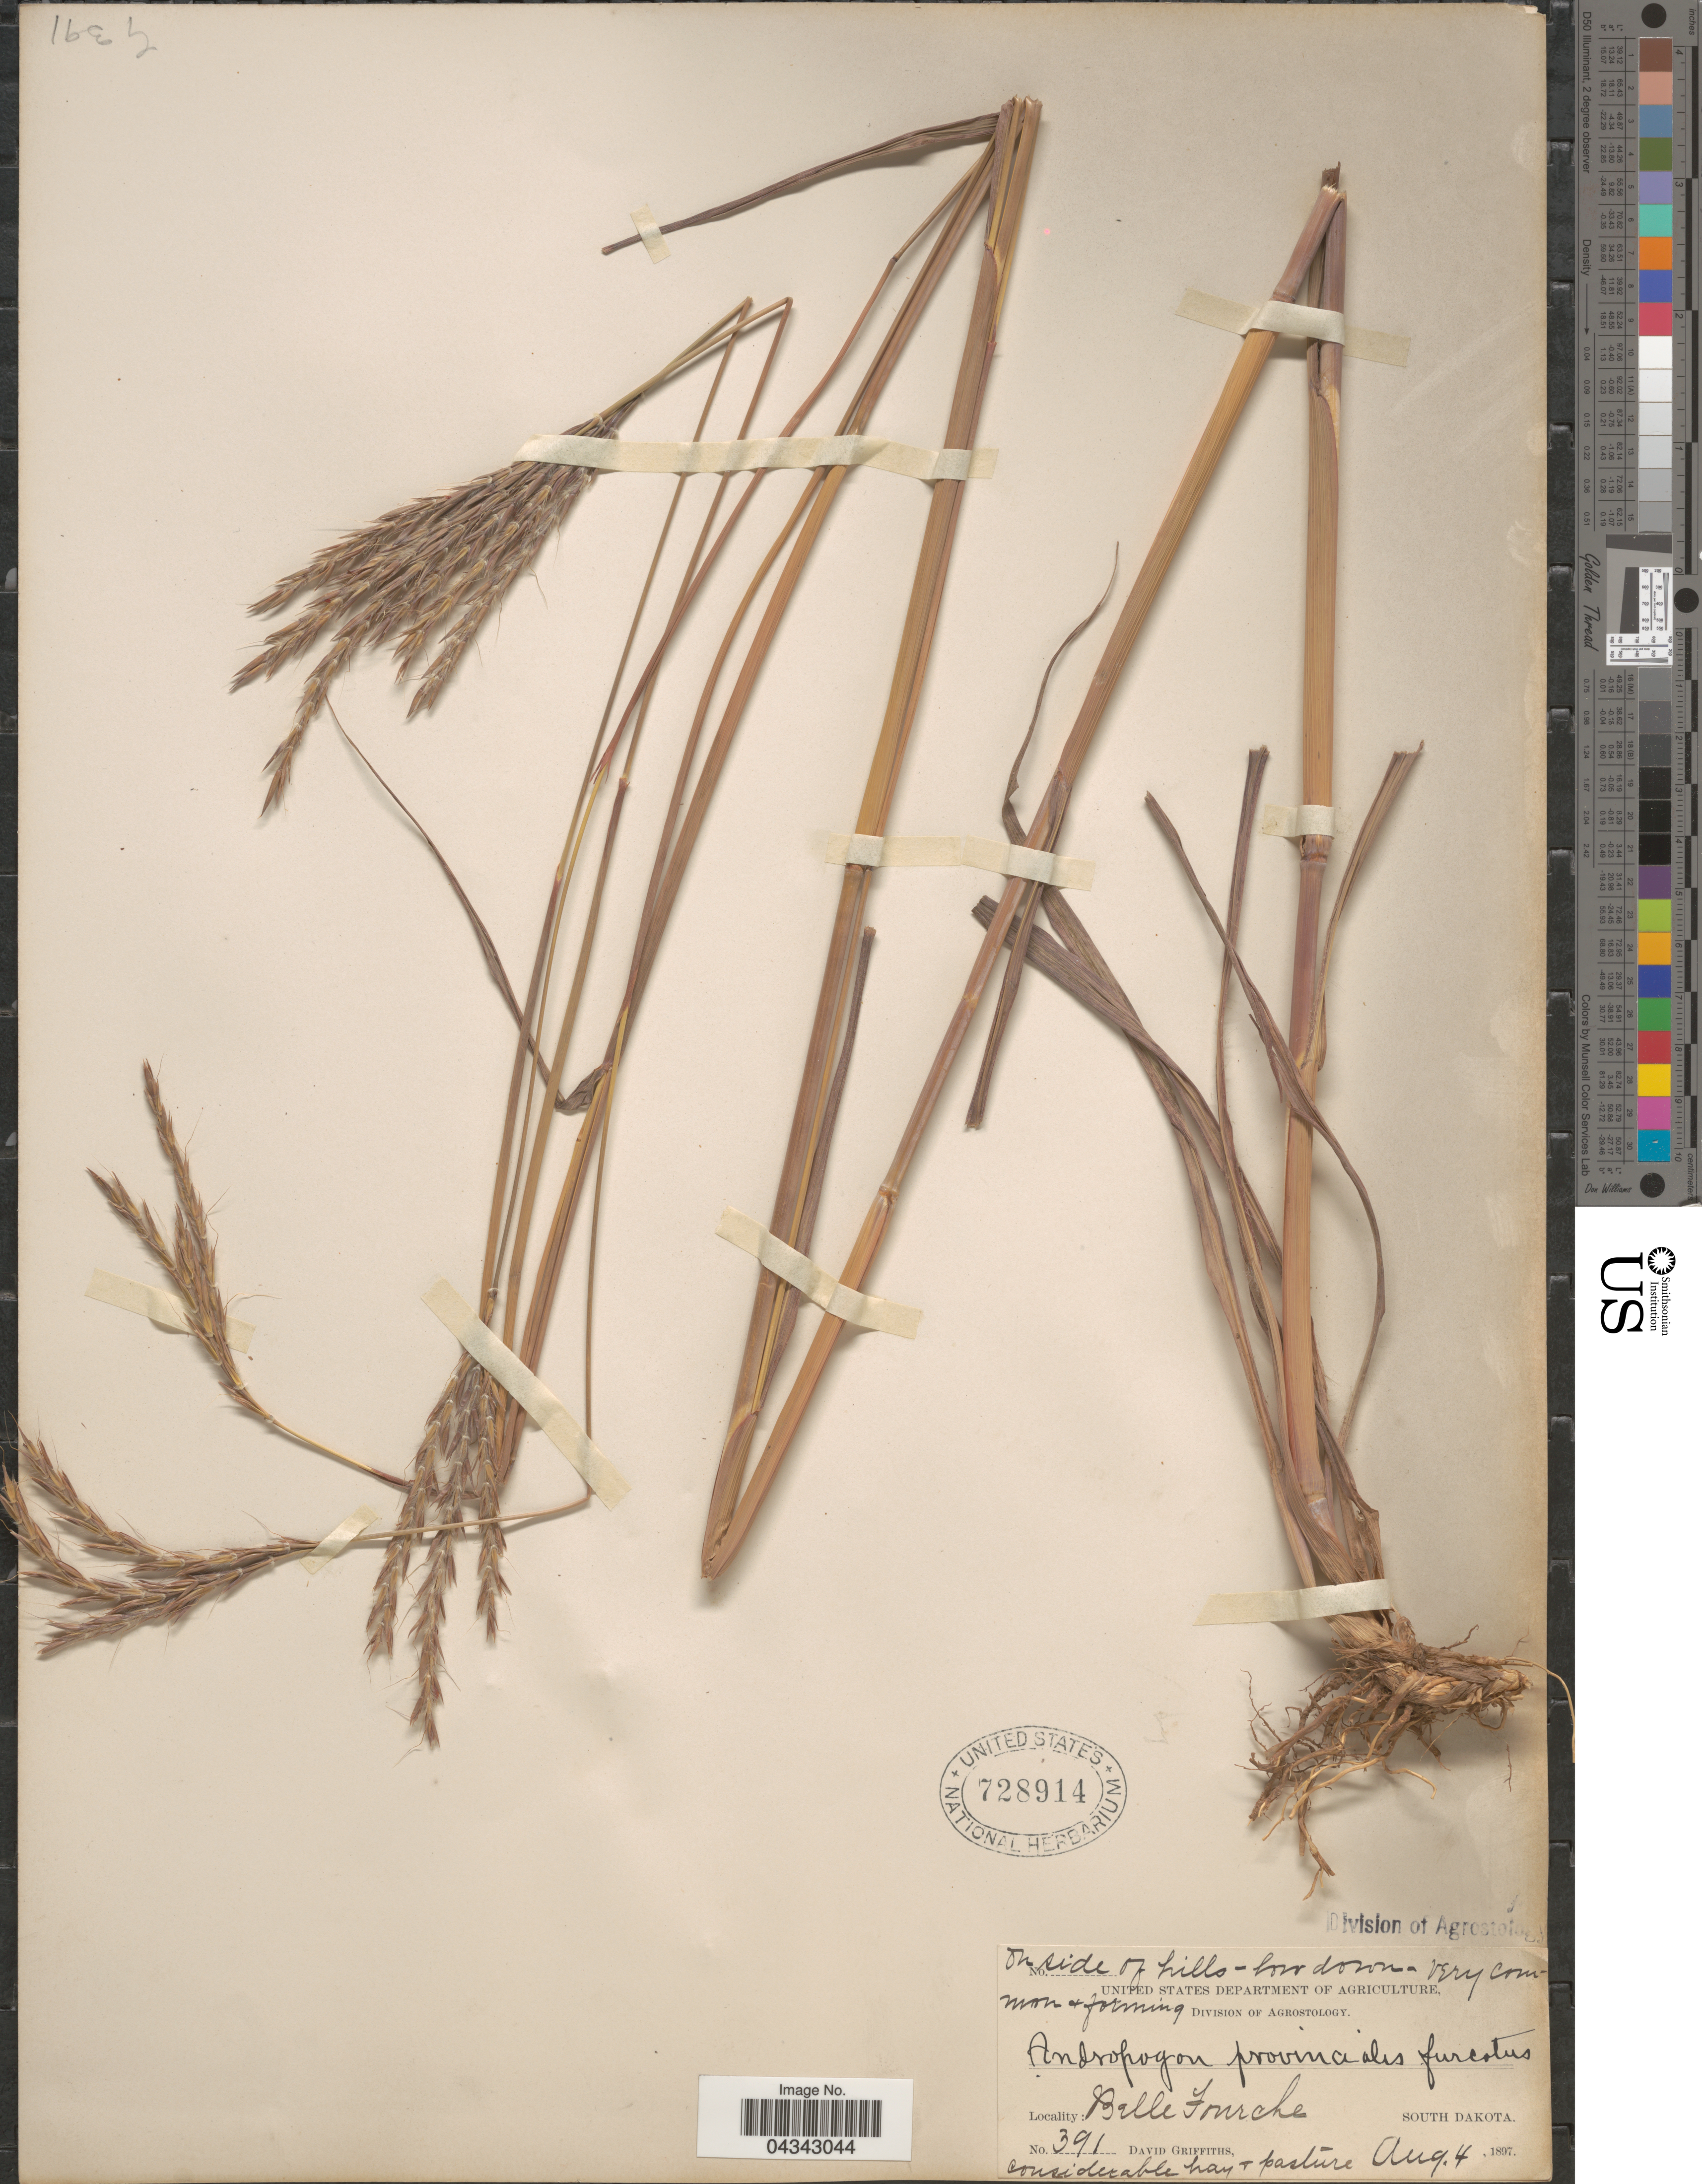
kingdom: Plantae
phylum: Tracheophyta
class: Liliopsida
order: Poales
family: Poaceae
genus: Andropogon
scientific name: Andropogon gerardii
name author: Vitman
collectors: D. Griffiths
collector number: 391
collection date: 1897-08-04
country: United States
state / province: South Dakota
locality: Belle Fourche.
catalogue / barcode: US 728914